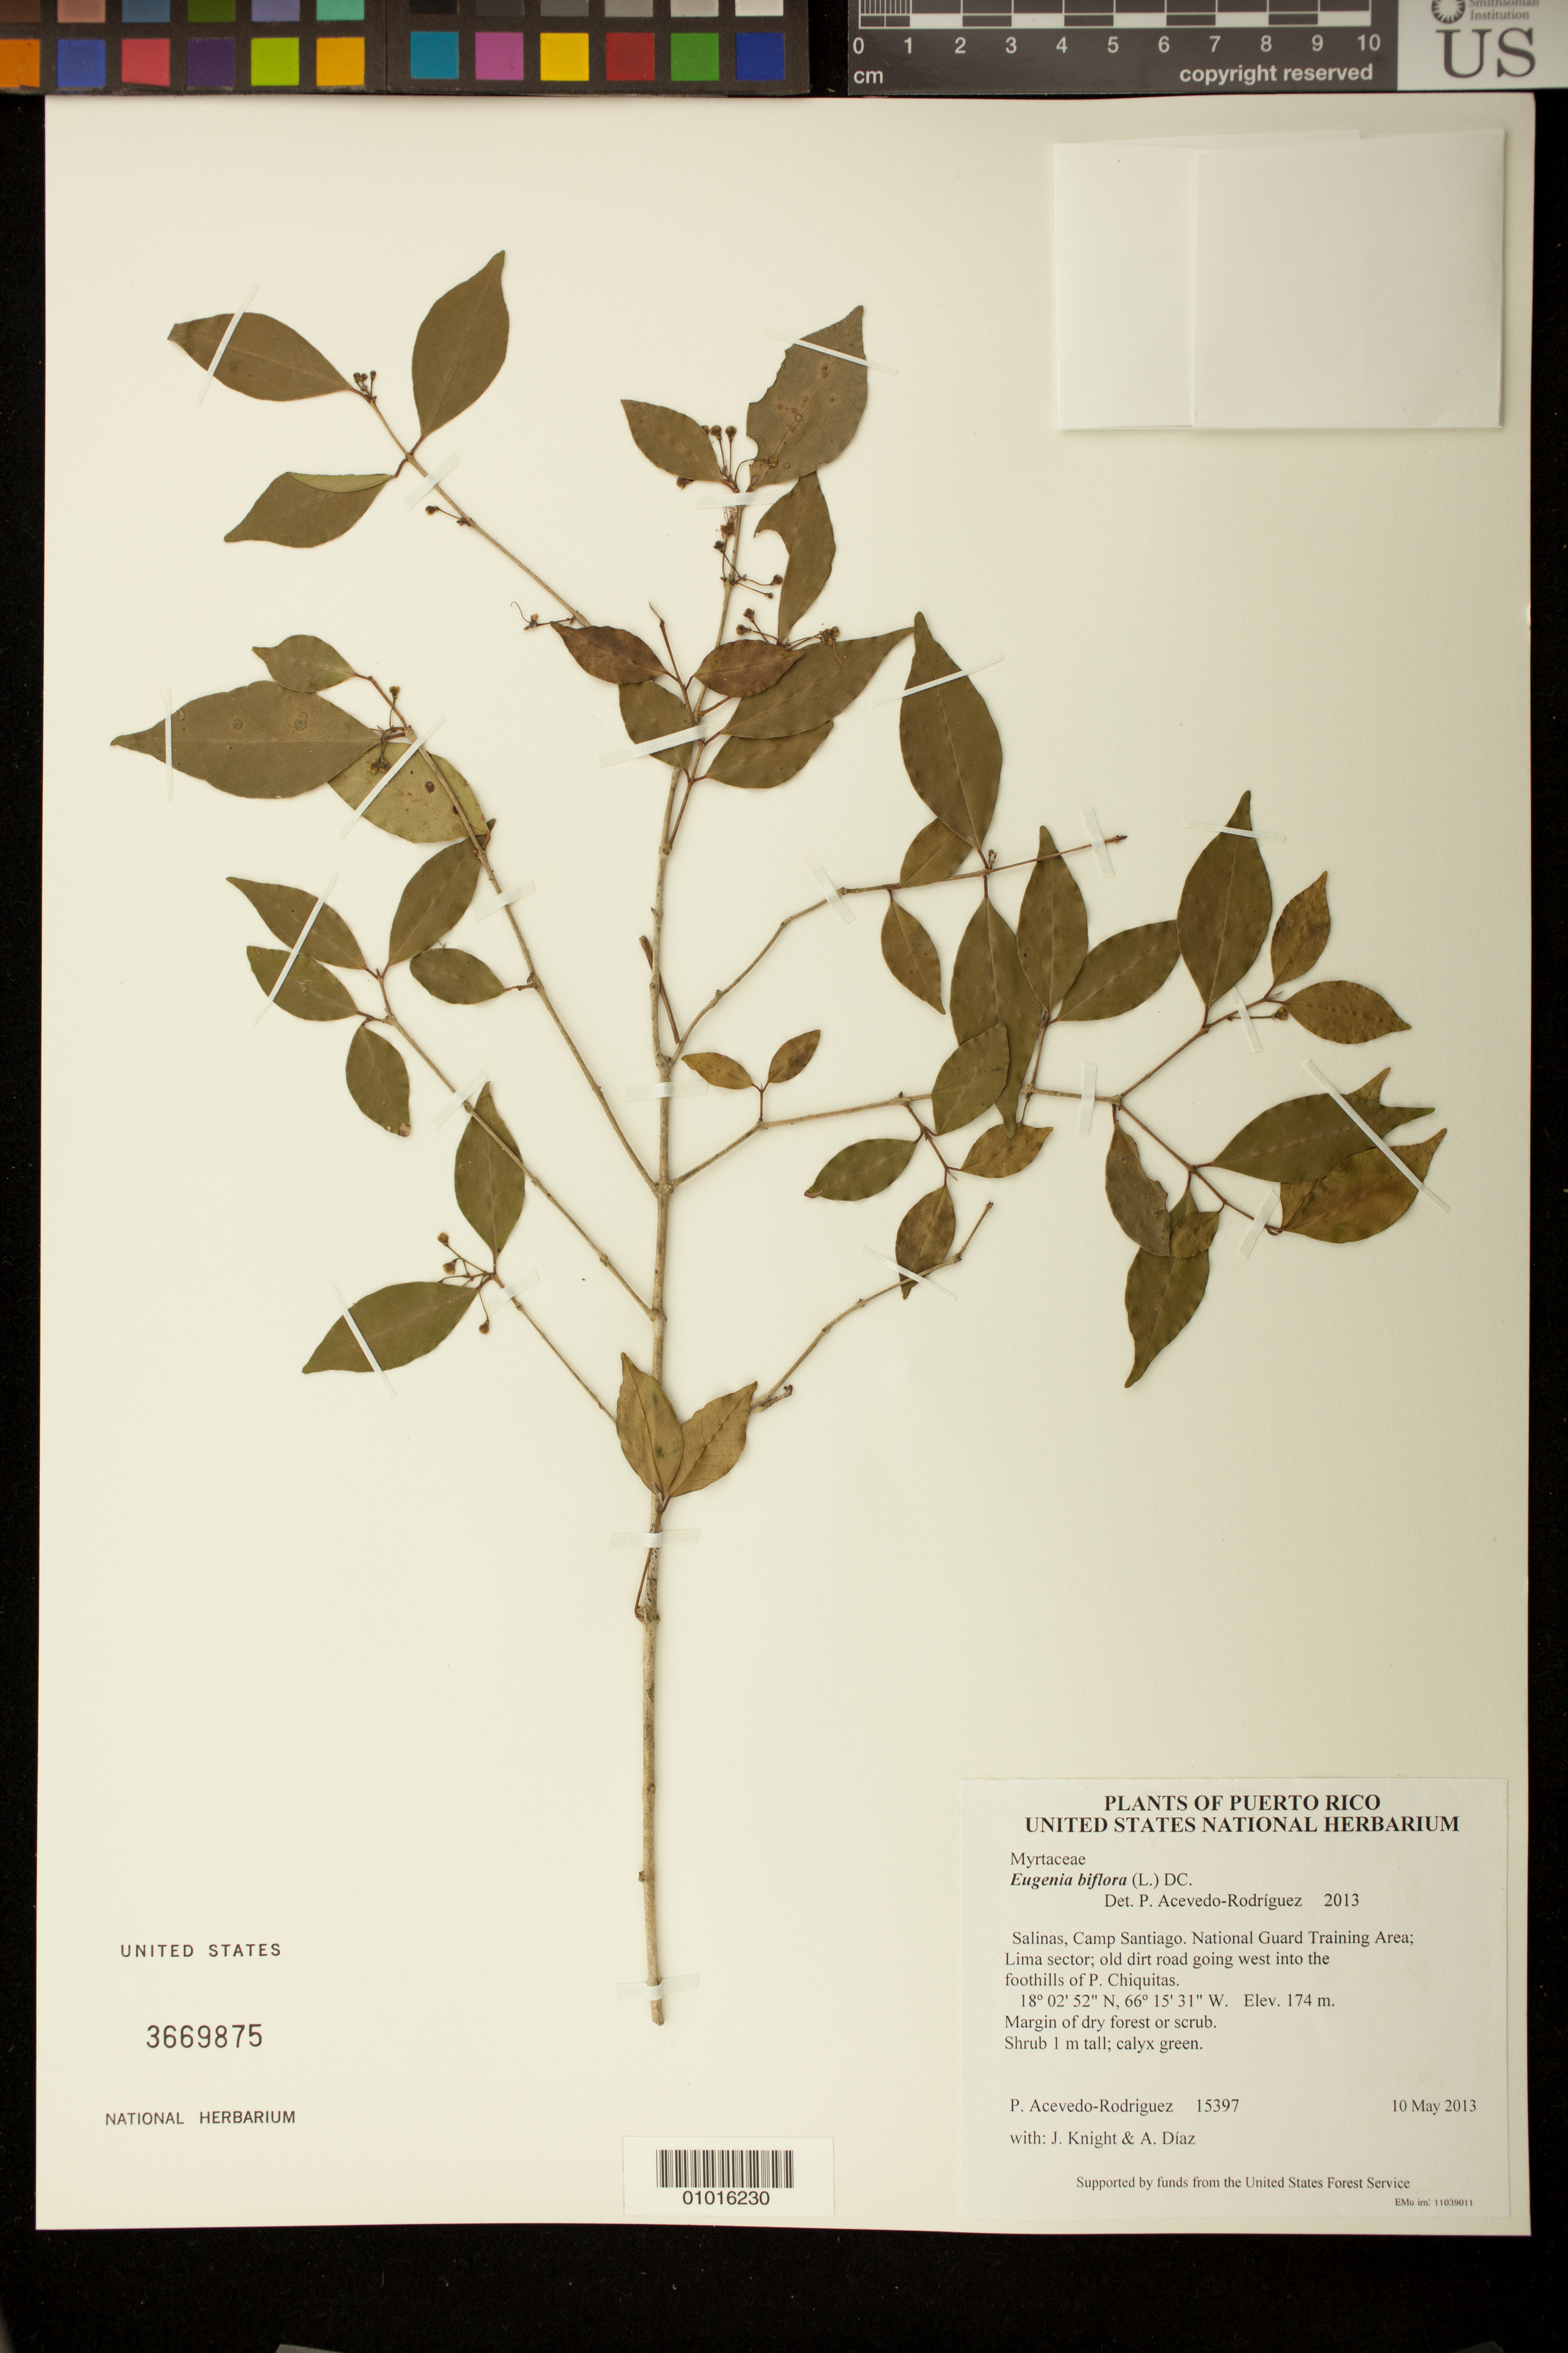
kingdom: Plantae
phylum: Tracheophyta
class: Magnoliopsida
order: Myrtales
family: Myrtaceae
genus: Eugenia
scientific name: Eugenia biflora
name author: (L.) DC.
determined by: Acevedo-Rodríguez, P., (BOT), Smithsonian Institution - National Museum of Natural History (UNITED STATES)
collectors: P. Acevedo-Rodr., J. Knight & A. Díaz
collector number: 15397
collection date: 2013-05-10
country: Puerto Rico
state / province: Salinas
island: Puerto Rico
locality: Camp Santiago. National Guard Training Area; Lima sector; old dirt road going west into the foothills of P. Chiquitas.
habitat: Margin of dry forest or scrub.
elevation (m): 174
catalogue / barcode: US 3669875